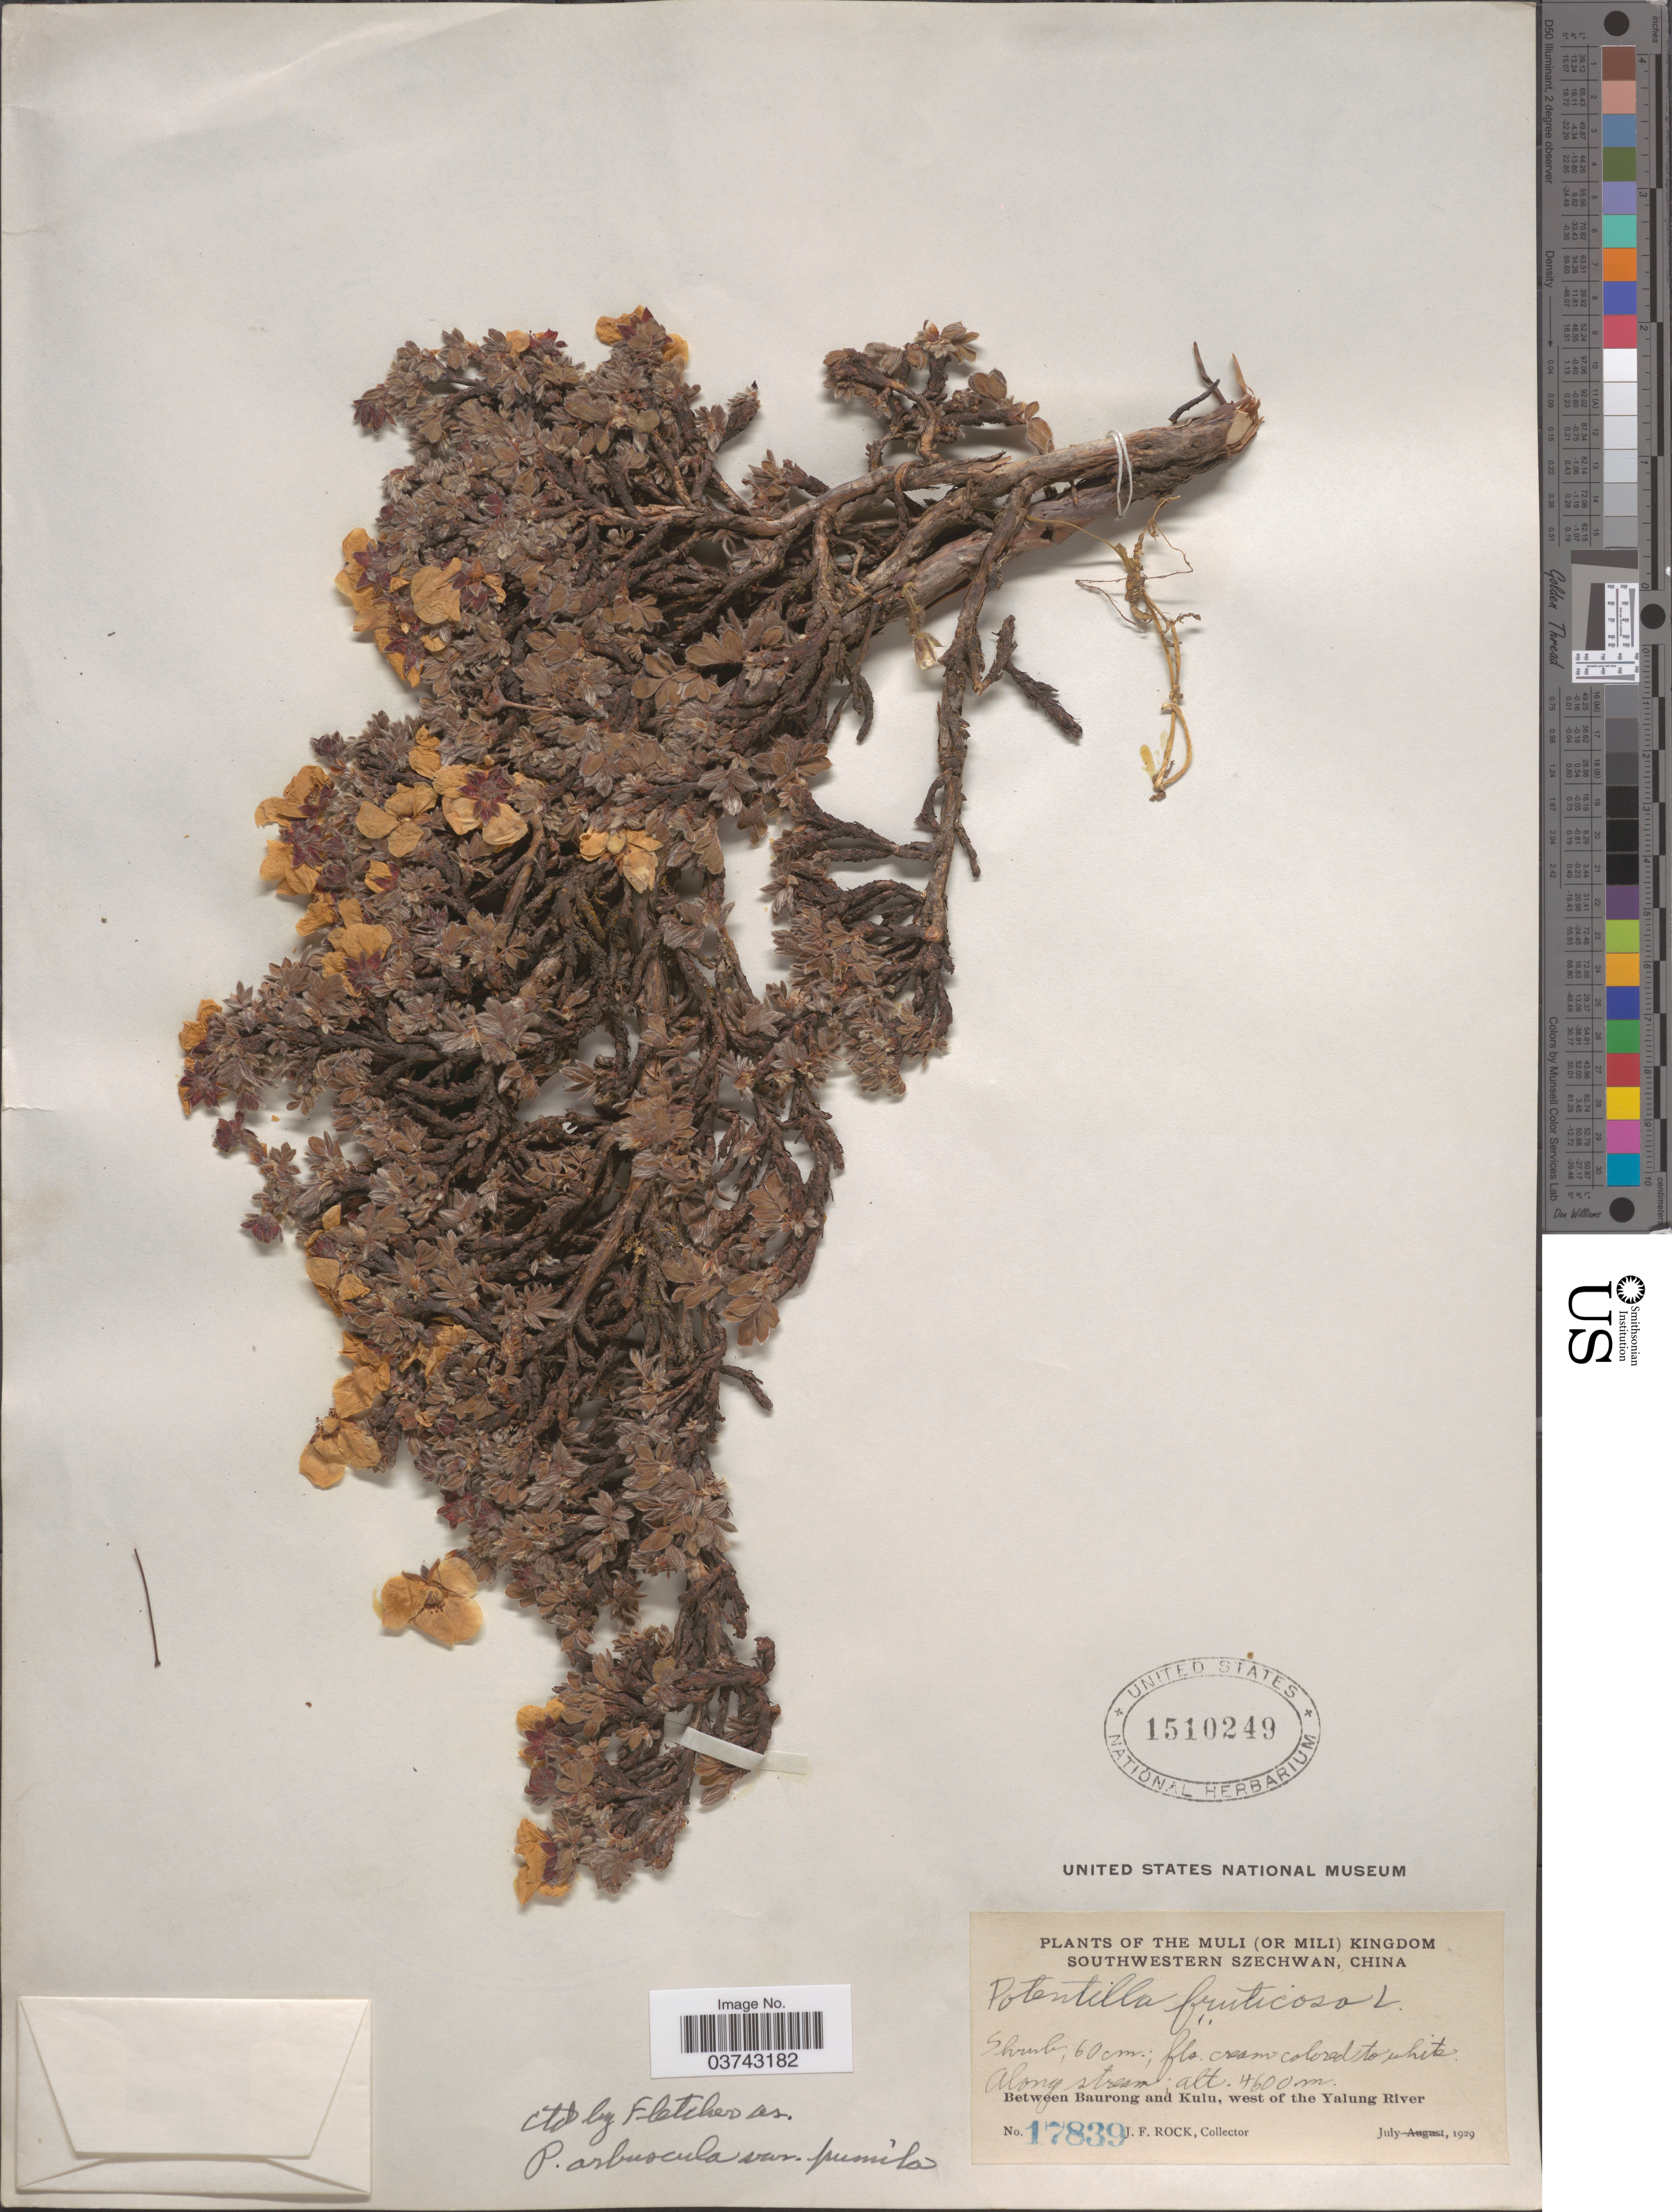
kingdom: Plantae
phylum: Tracheophyta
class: Magnoliopsida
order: Rosales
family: Rosaceae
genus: Dasiphora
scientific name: Dasiphora dryadanthoides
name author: Juz.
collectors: J. Rock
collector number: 17839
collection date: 1929-07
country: China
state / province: Sichuan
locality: The Muli (or Mili) Kingdom Southwestern Szechwan. Along stream. Between Baurong and Kulu, west of the Yalung River.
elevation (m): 4600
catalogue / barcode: US 1510249